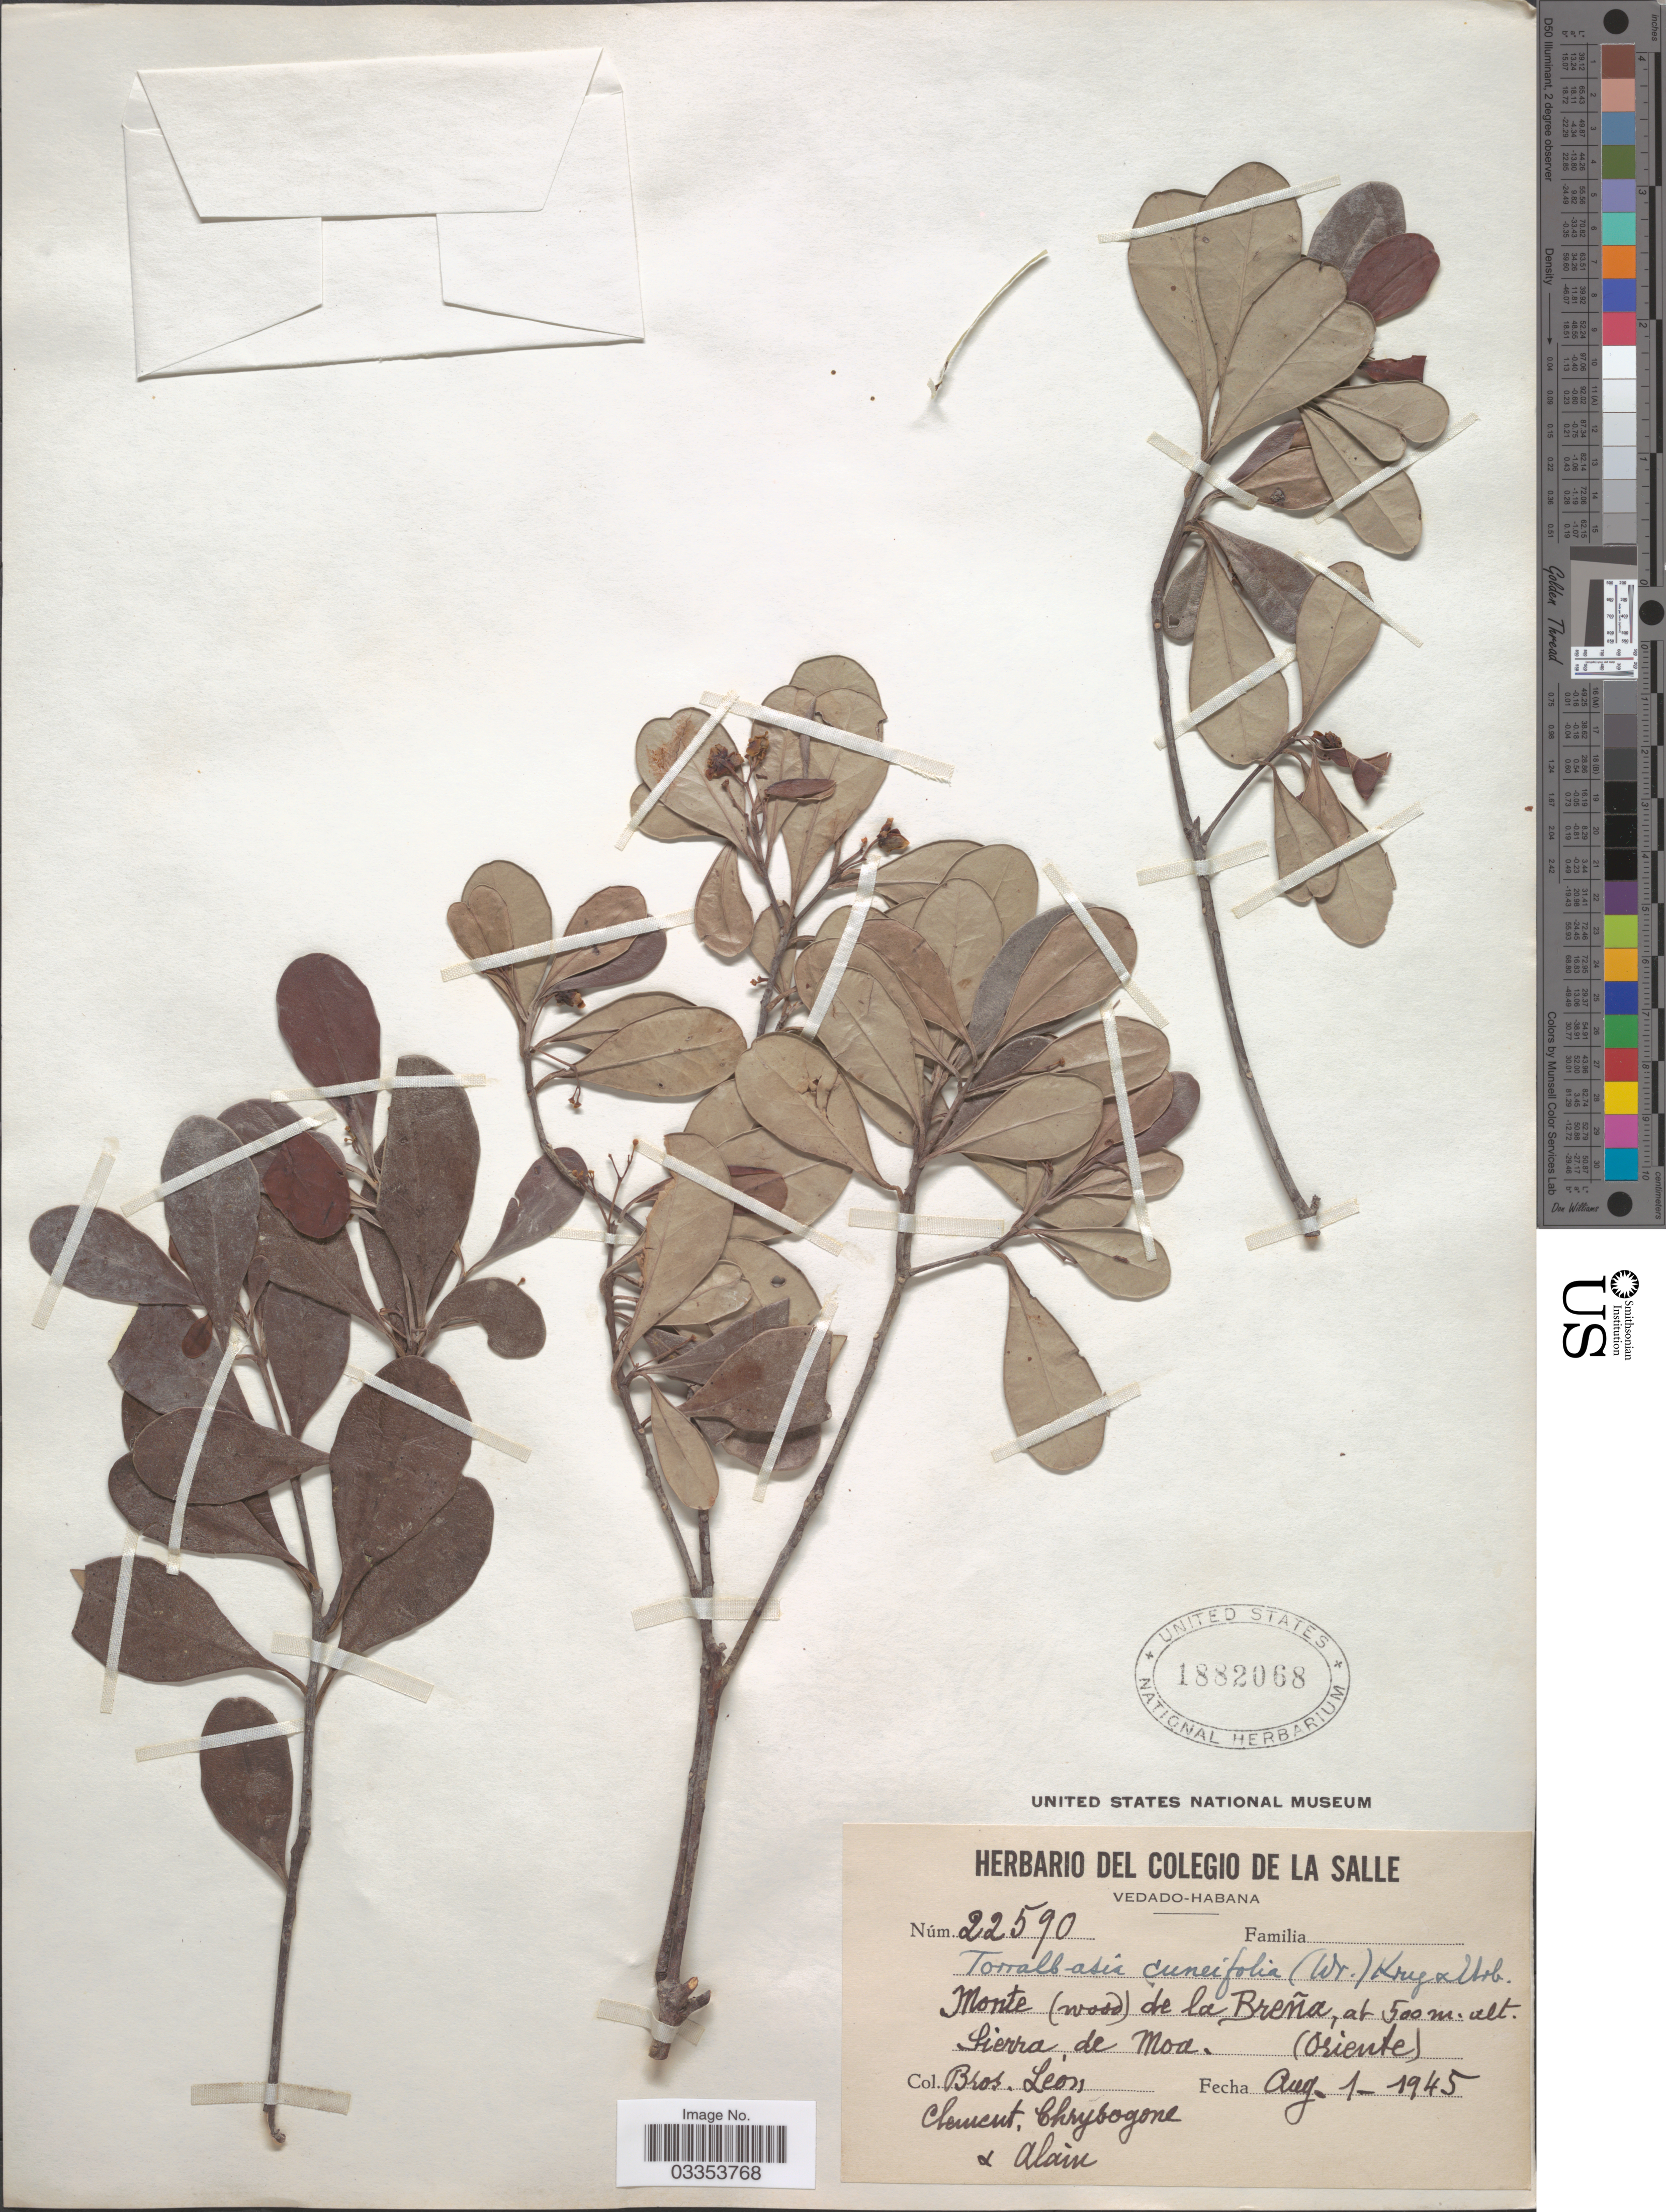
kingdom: Plantae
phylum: Tracheophyta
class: Magnoliopsida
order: Celastrales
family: Celastraceae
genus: Torralbasia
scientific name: Torralbasia cuneifolia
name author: (C. Wright ex Griseb.) Krug & Urb.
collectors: Bro. León, B. Clement, Bro. Chrysogone & A. H. Liogier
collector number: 22590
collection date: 1945-08-01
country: Cuba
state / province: Oriente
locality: Monte (wood) de la Breña, Sierra de Moa.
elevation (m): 500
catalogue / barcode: US 1882068